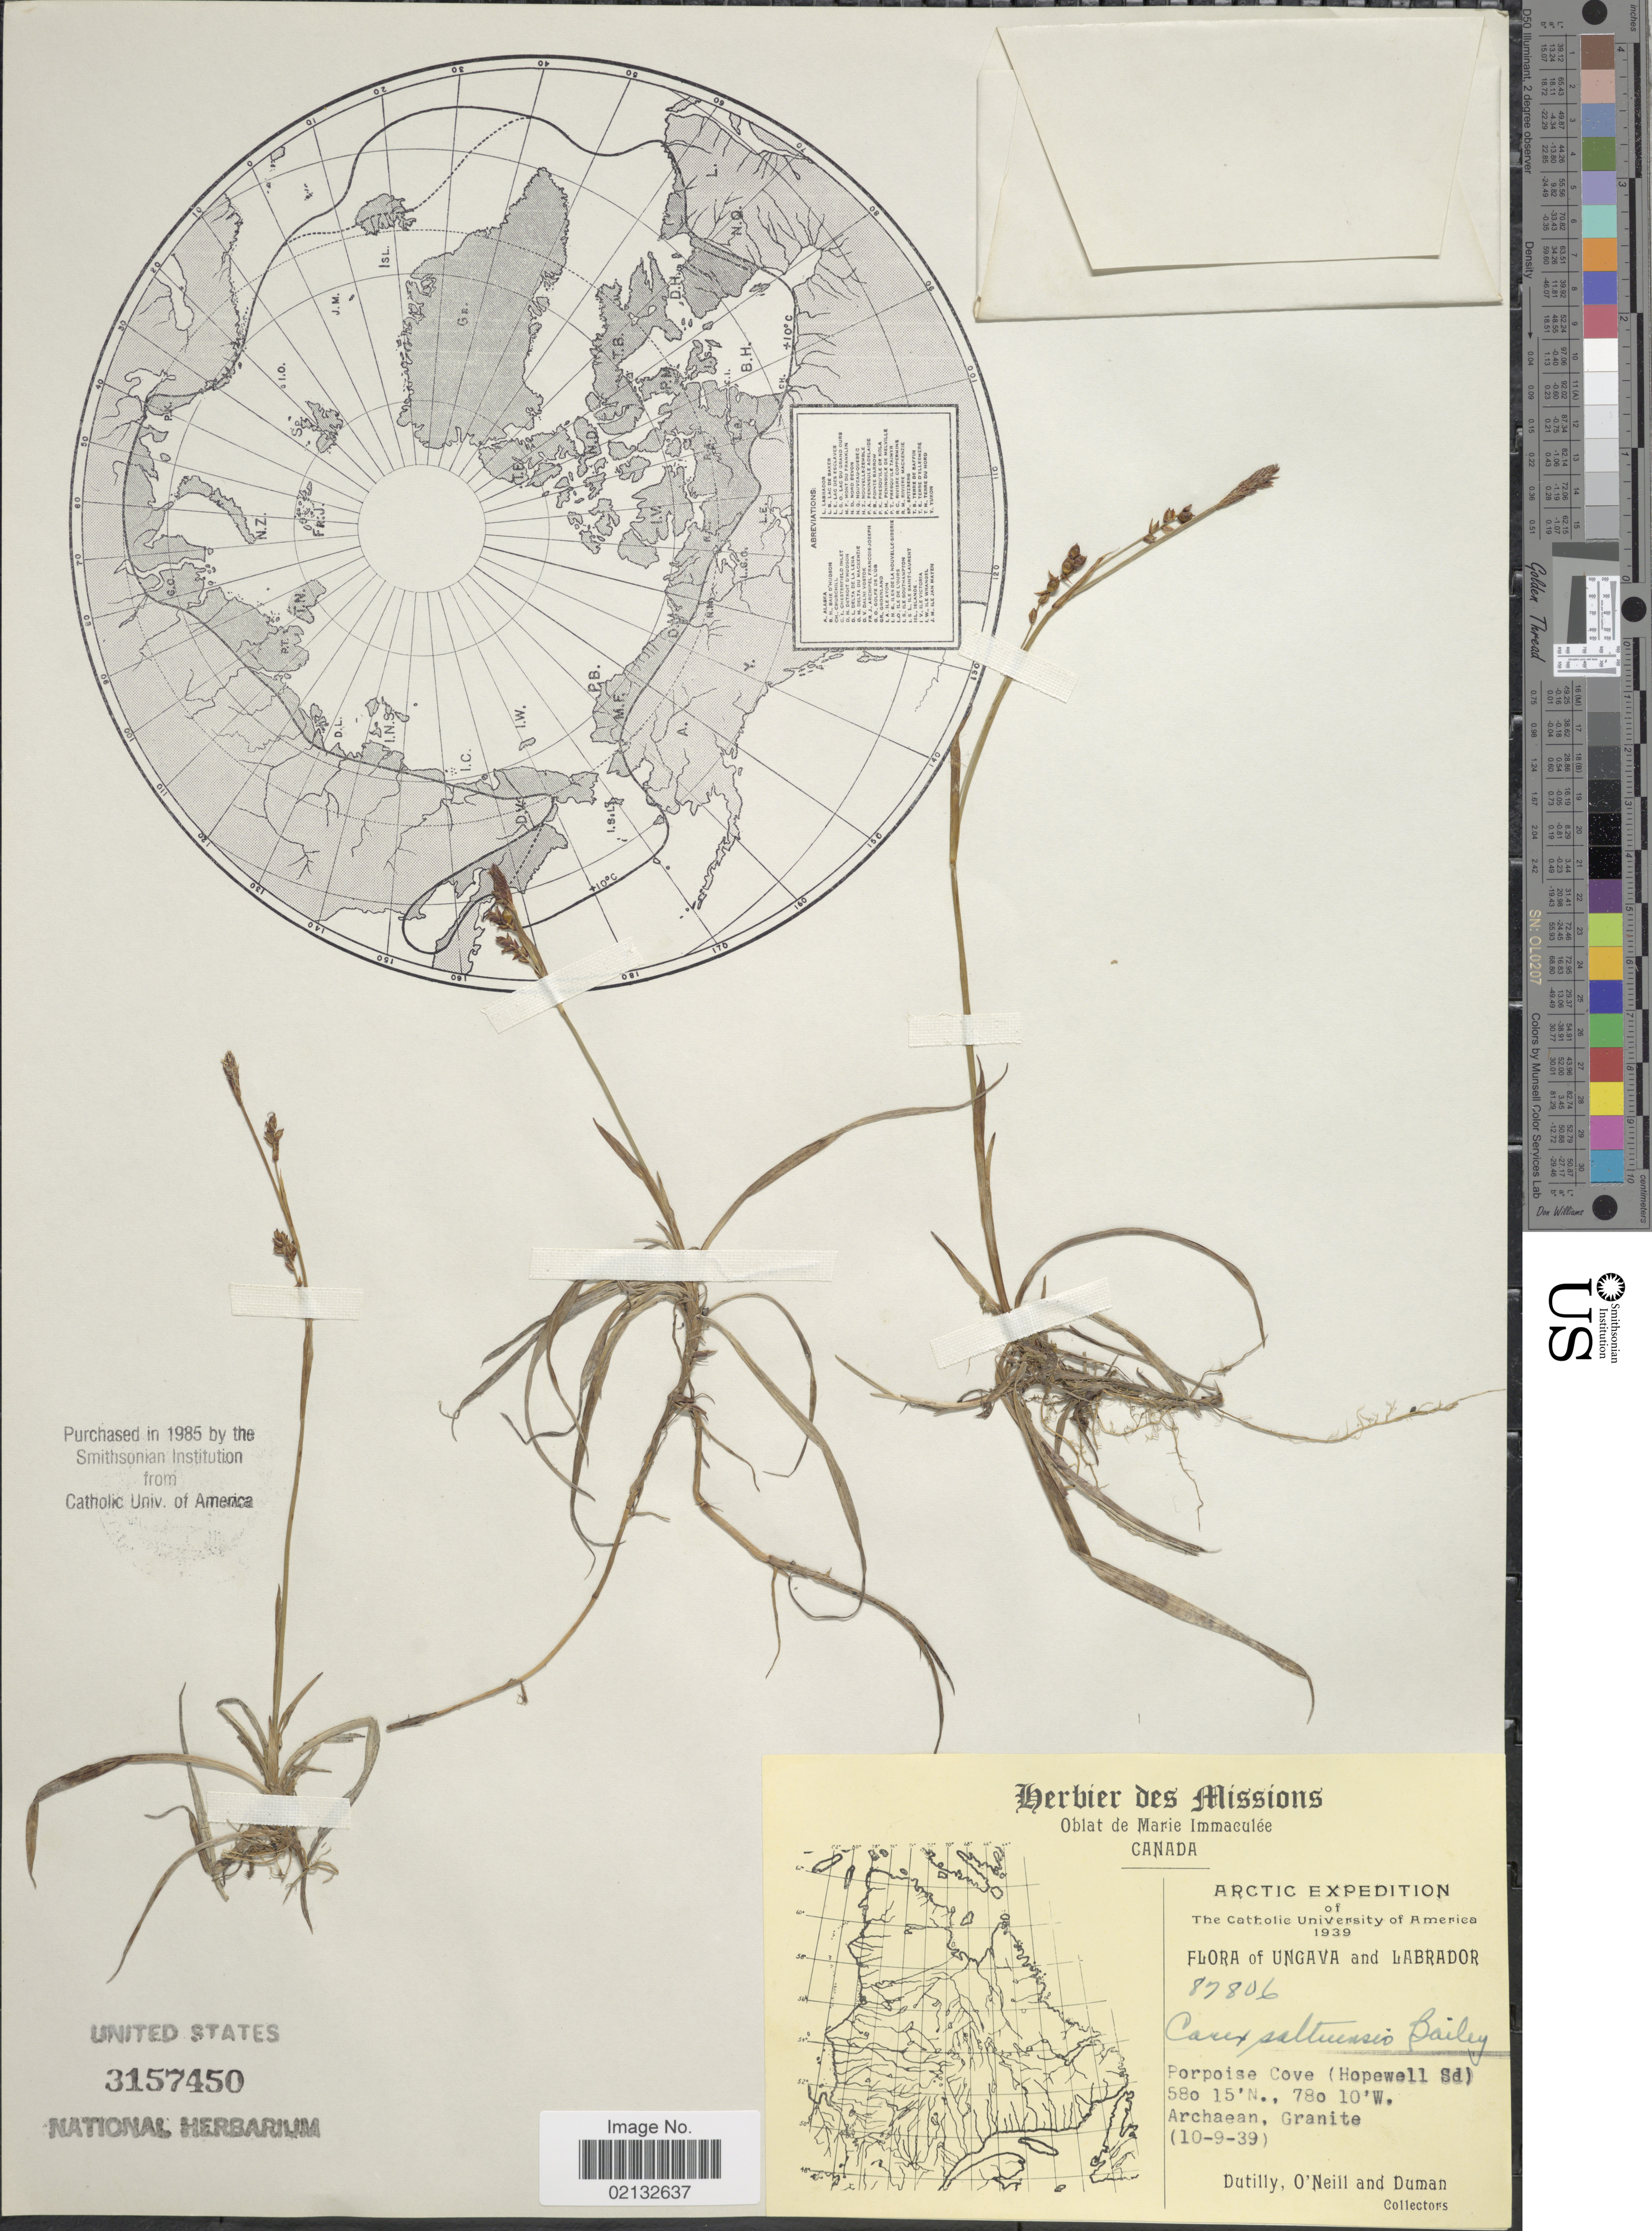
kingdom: Plantae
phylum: Tracheophyta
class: Liliopsida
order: Poales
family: Cyperaceae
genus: Carex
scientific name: Carex vaginata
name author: Tausch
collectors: -. Dutilly, O' Neill & -. Duman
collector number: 87806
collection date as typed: Transcribed d/m/y: 10/9/39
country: Canada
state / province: Newfoundland and Labrador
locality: Arctic. Ungava and Labrador. Porpoise Cove (Hopewell Sd)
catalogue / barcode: US 3157450